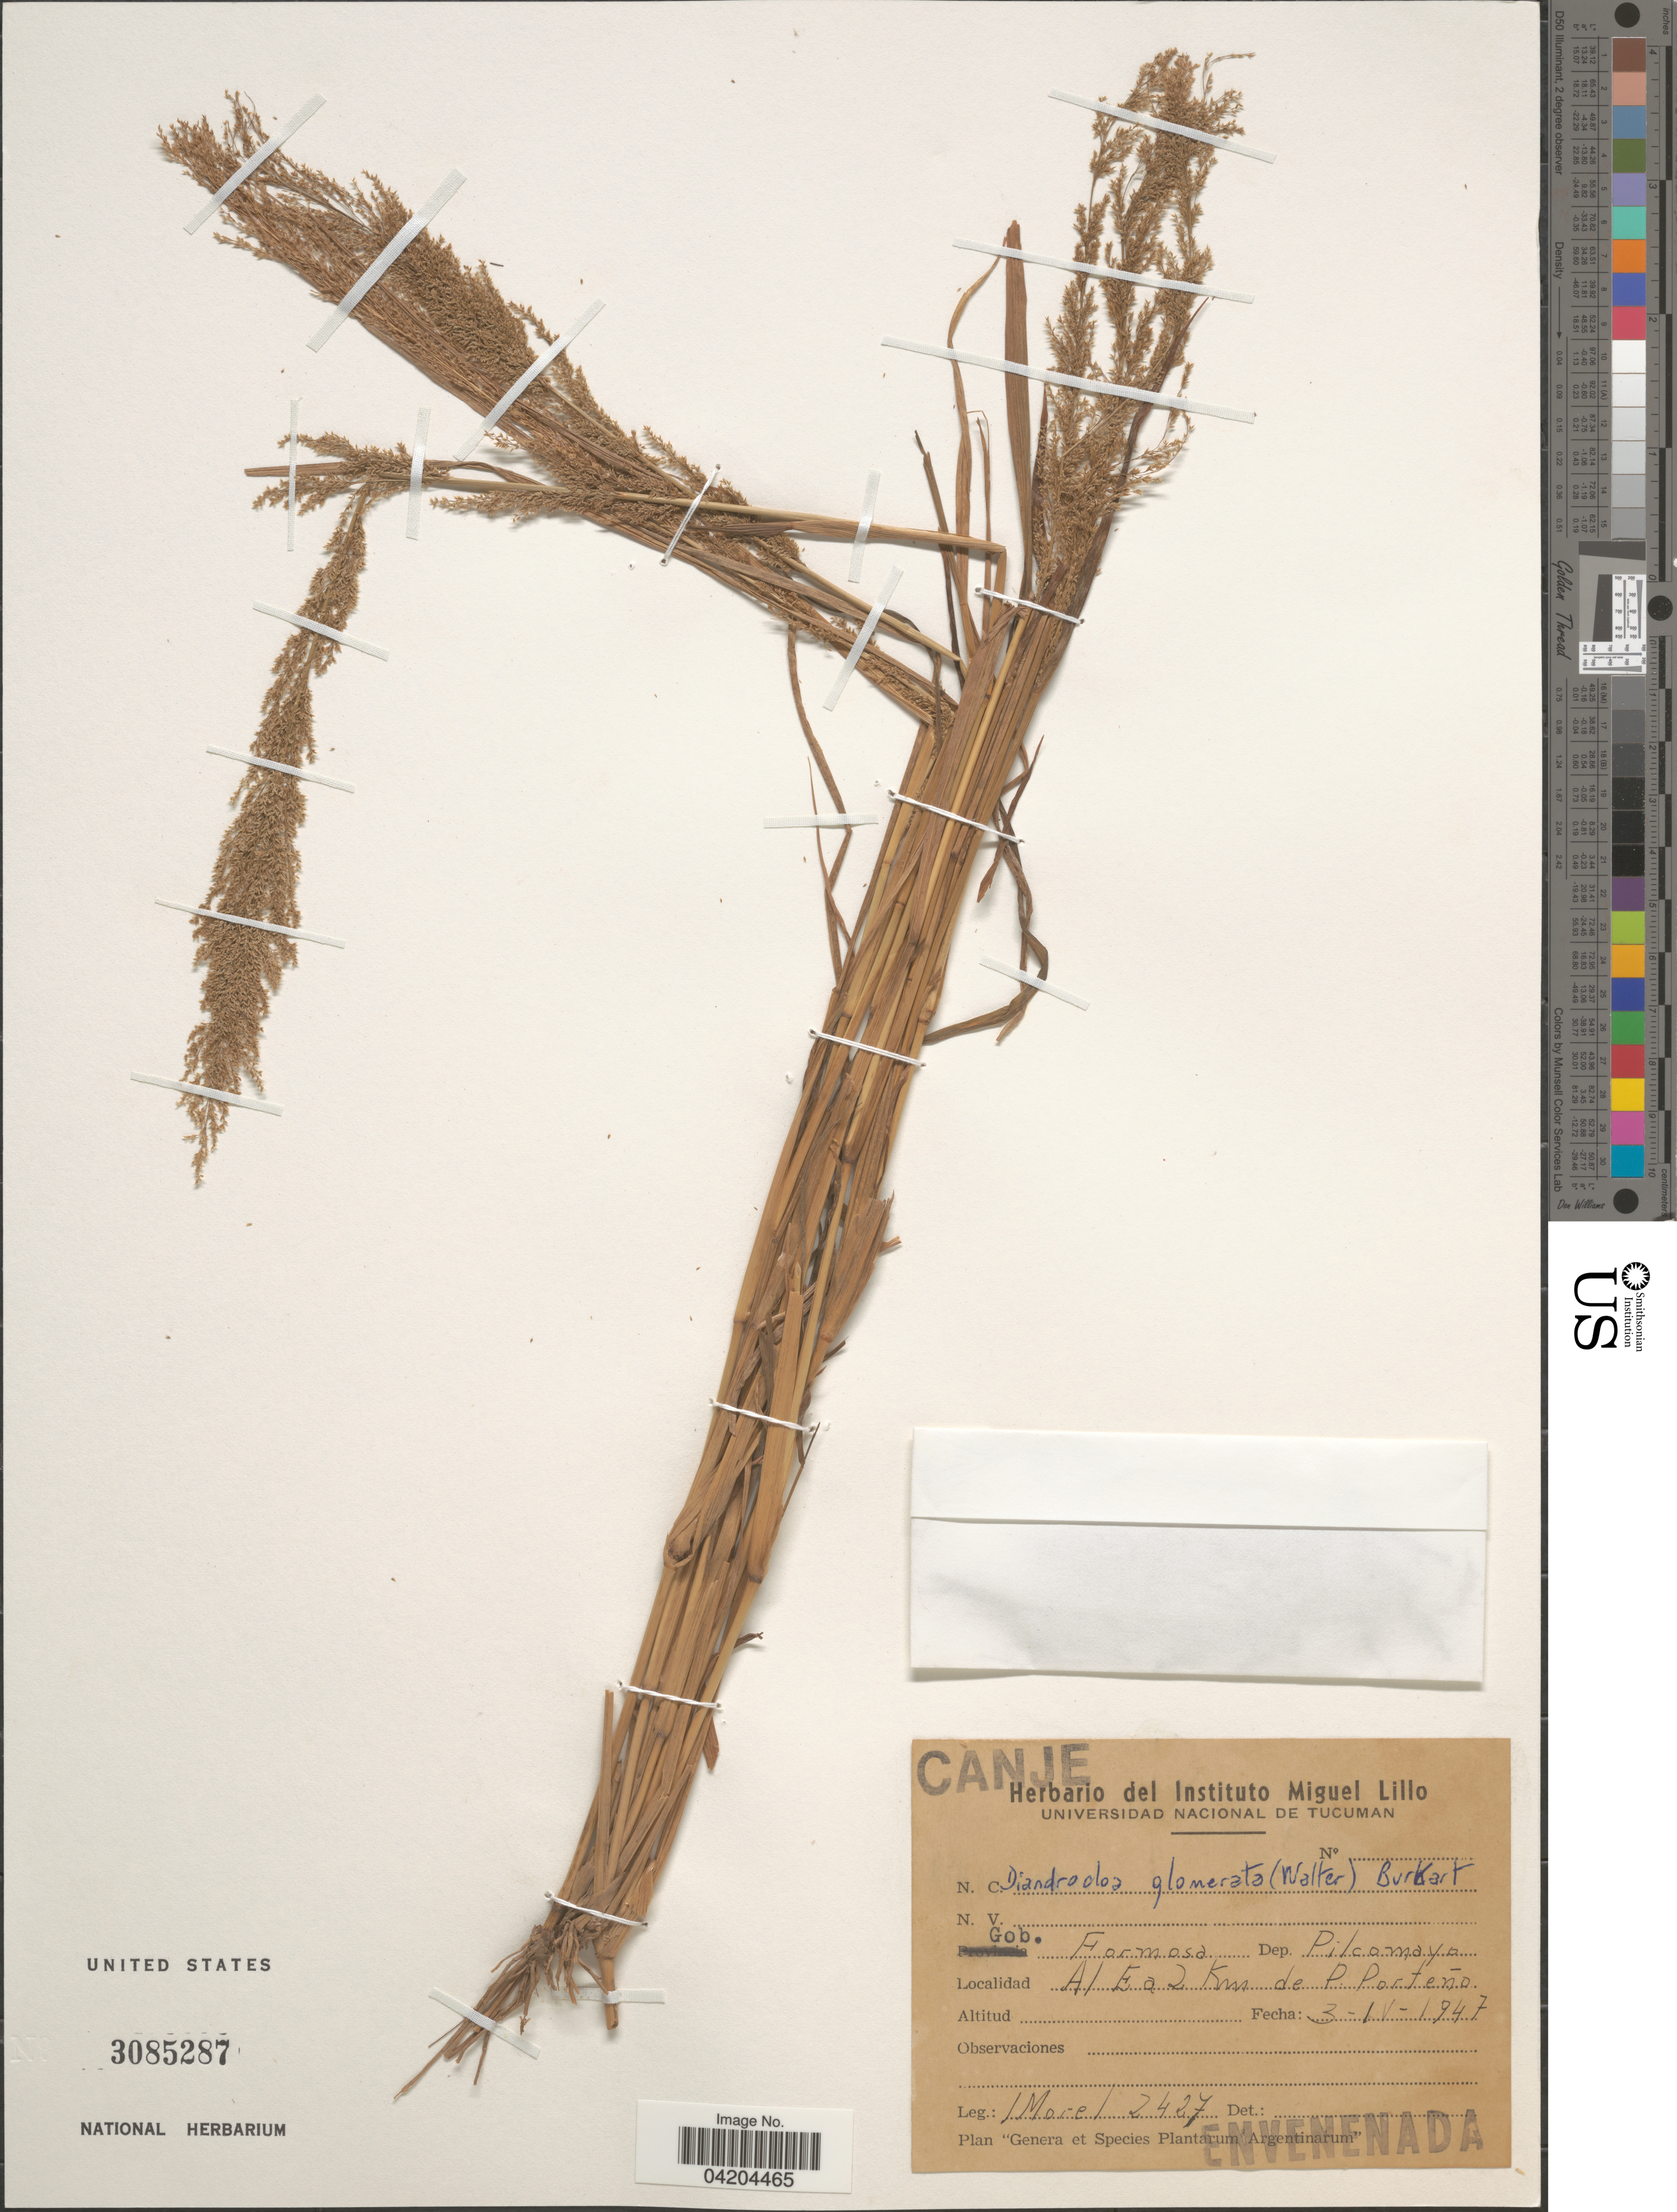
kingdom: Plantae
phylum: Tracheophyta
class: Liliopsida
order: Poales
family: Poaceae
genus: Eragrostis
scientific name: Eragrostis japonica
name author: (Thunb.) Trin.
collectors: I. Morel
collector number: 2427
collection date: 1947-04-03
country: Argentina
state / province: Formosa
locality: Gob. Formosa Dep. Pilcomayo. Al E a 2 Km de P. Porteño.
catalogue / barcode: US 3085287